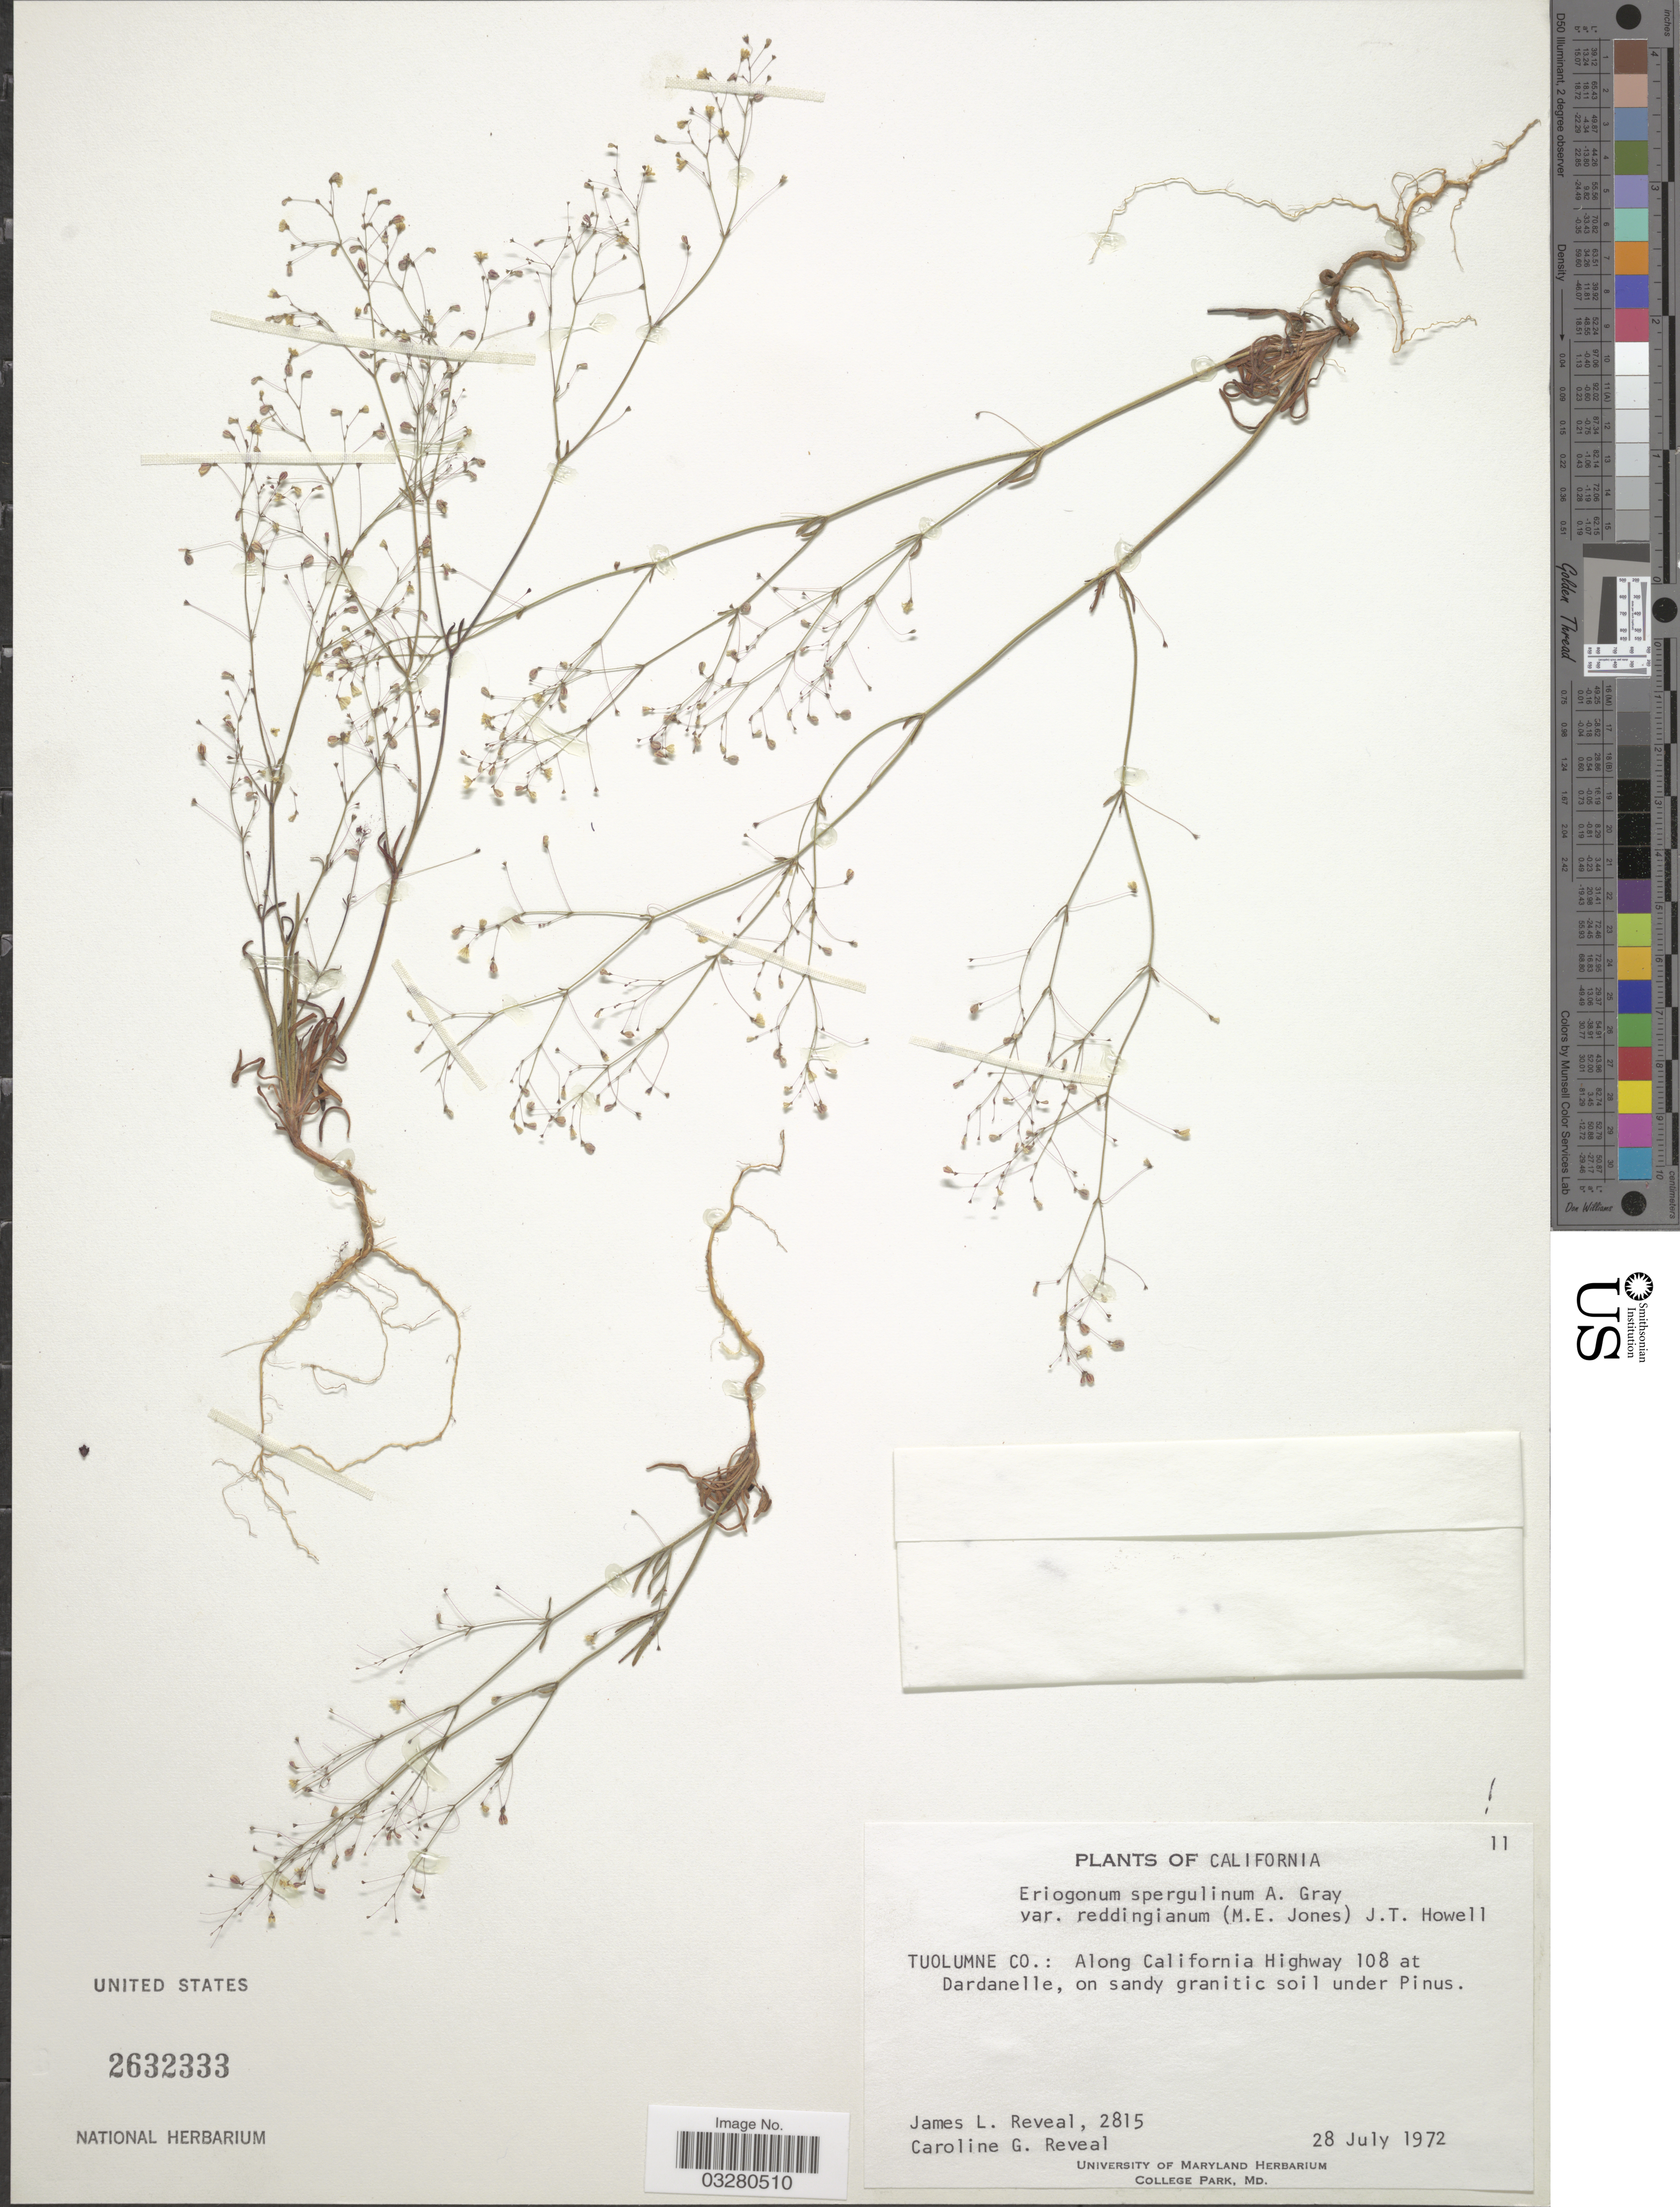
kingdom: Plantae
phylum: Tracheophyta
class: Magnoliopsida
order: Caryophyllales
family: Polygonaceae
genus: Eriogonum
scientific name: Eriogonum spergulinum var. reddingianum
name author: (M.E. Jones) J.T. Howell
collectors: J. L. Reveal & C. G. Reveal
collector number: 2815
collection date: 1972-07-28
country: United States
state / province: California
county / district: Tuolumne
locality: Tuolumne Co.: Along California Highway 108 at Dardanelle.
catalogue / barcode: US 2632333